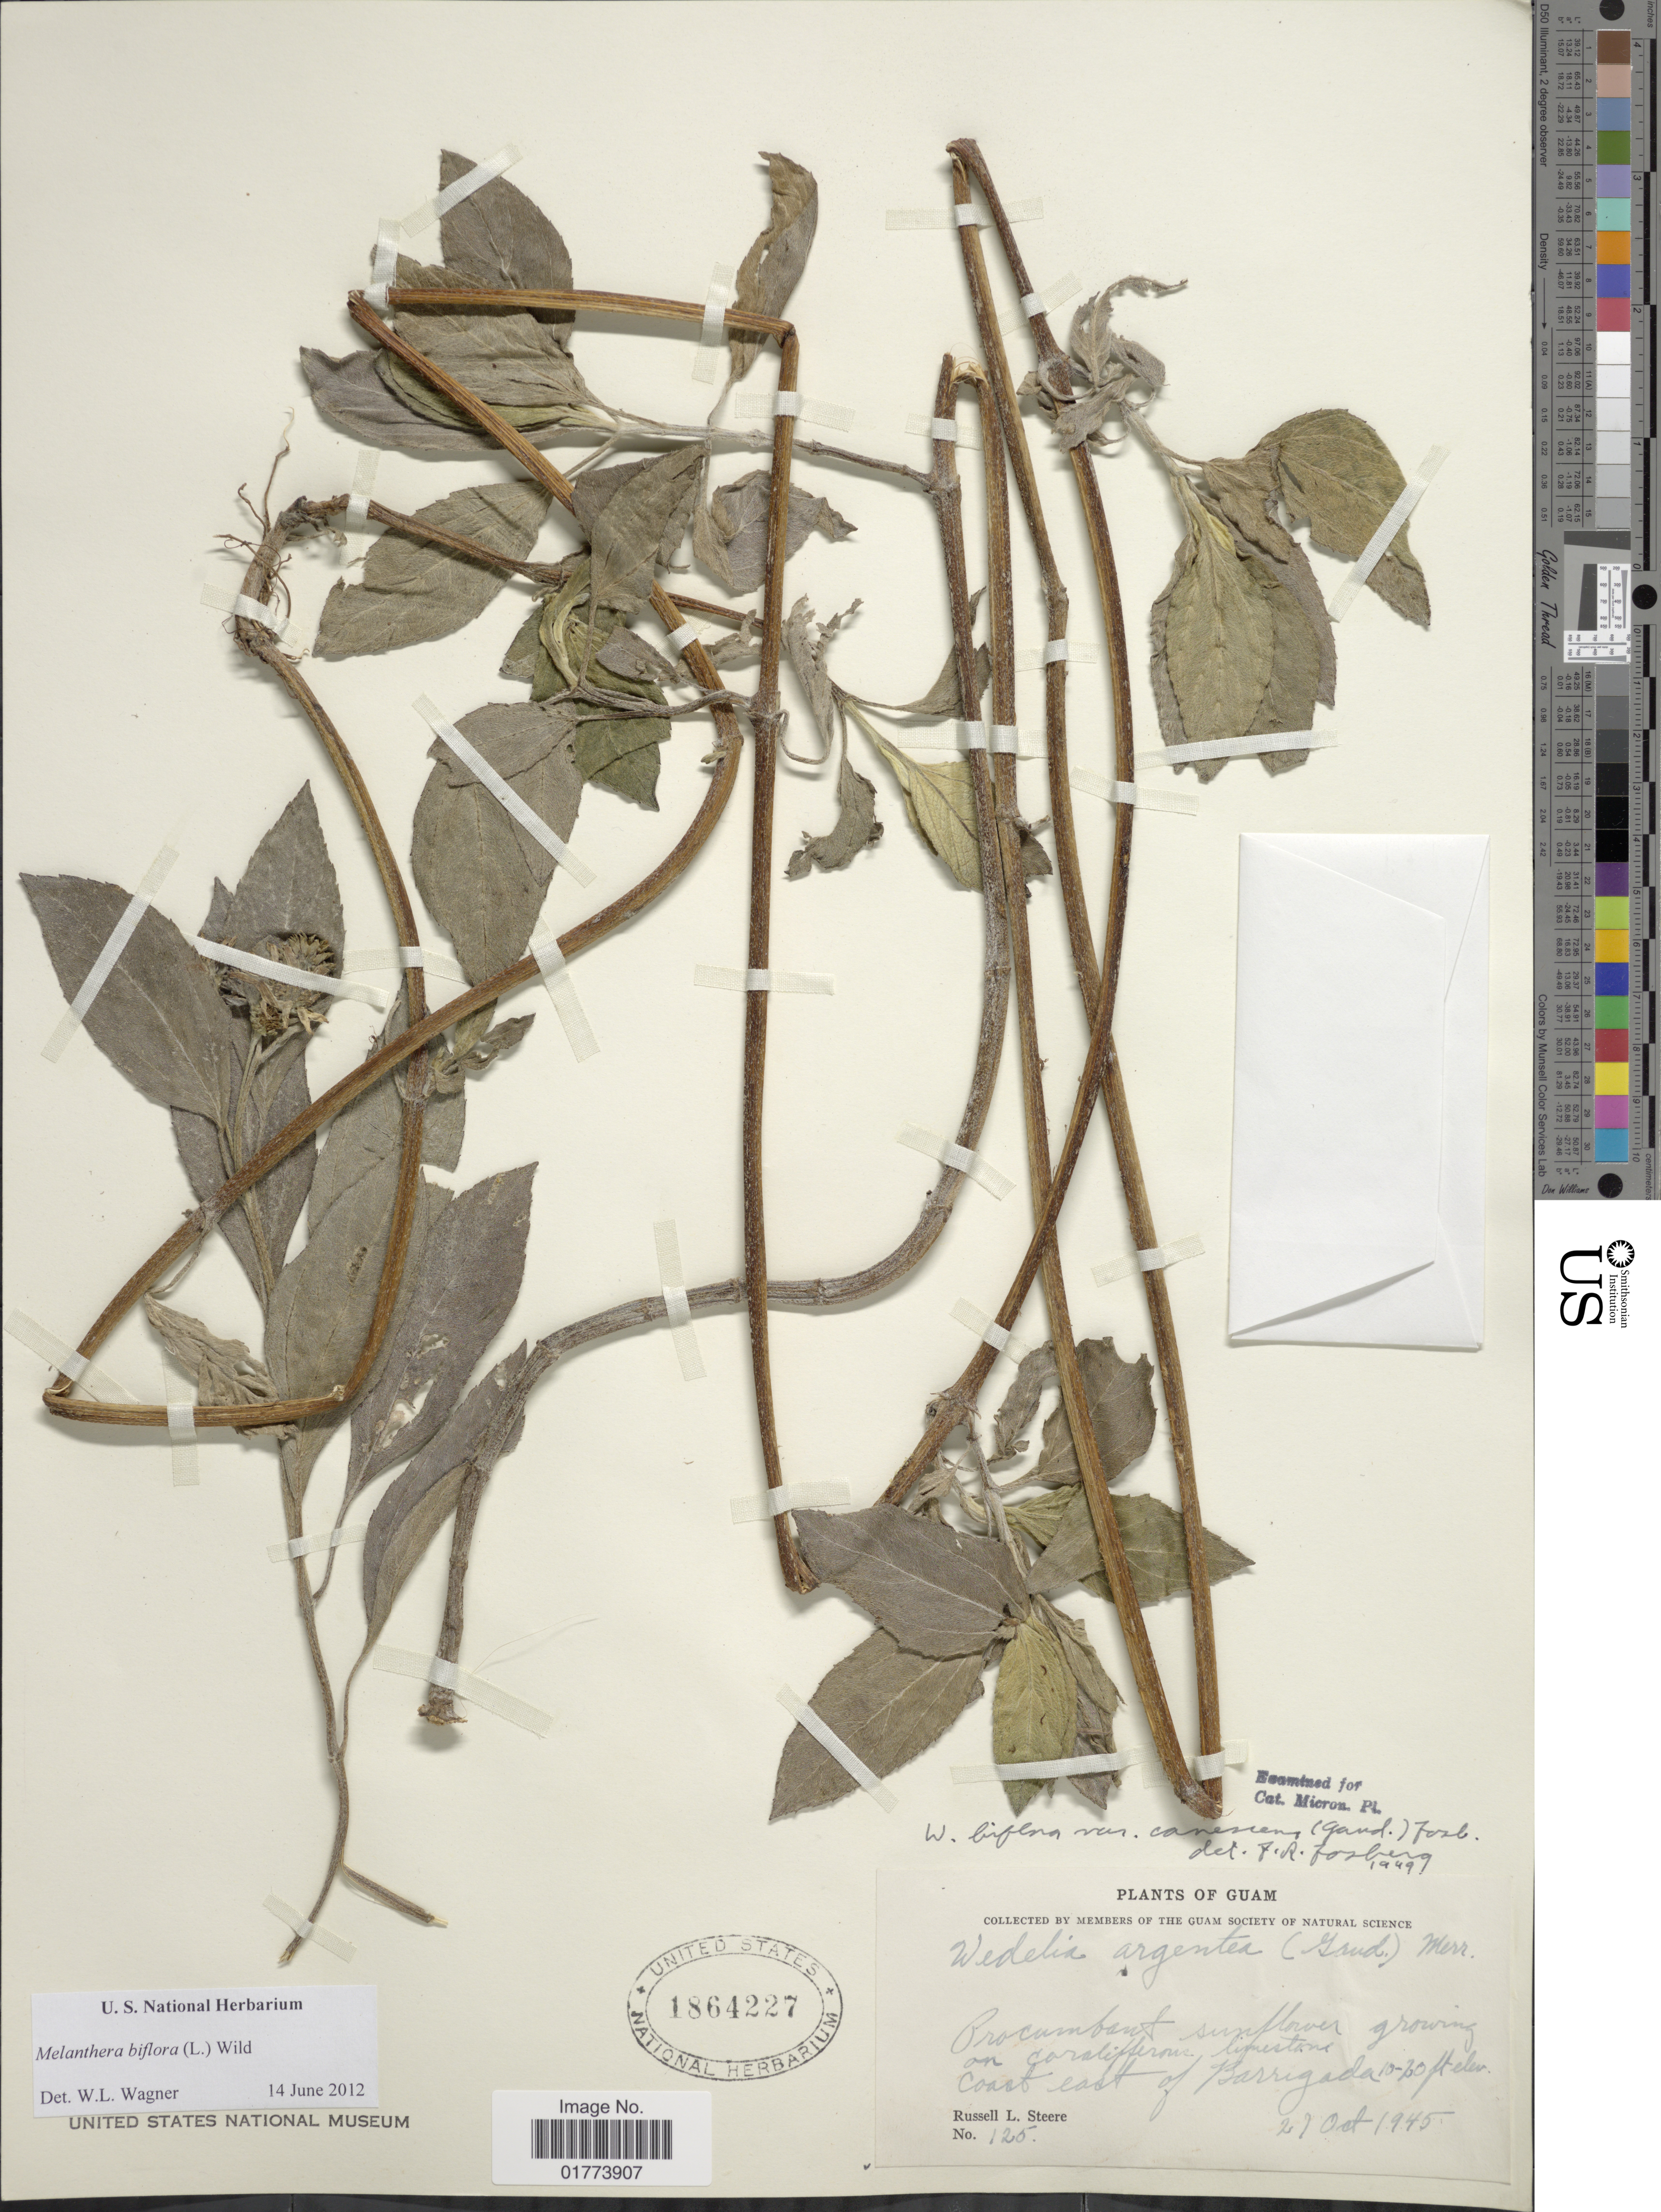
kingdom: Plantae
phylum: Tracheophyta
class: Magnoliopsida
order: Asterales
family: Asteraceae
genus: Wollastonia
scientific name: Wollastonia uniflora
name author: (Willd.) Orchard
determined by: Wagner, W. L., (BOT), Smithsonian Institution - National Museum of Natural History (UNITED STATES)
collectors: R. L. Steere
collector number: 125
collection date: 1945-10-27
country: Guam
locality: Coast east of Barrigada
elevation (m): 3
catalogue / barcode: US 1864227